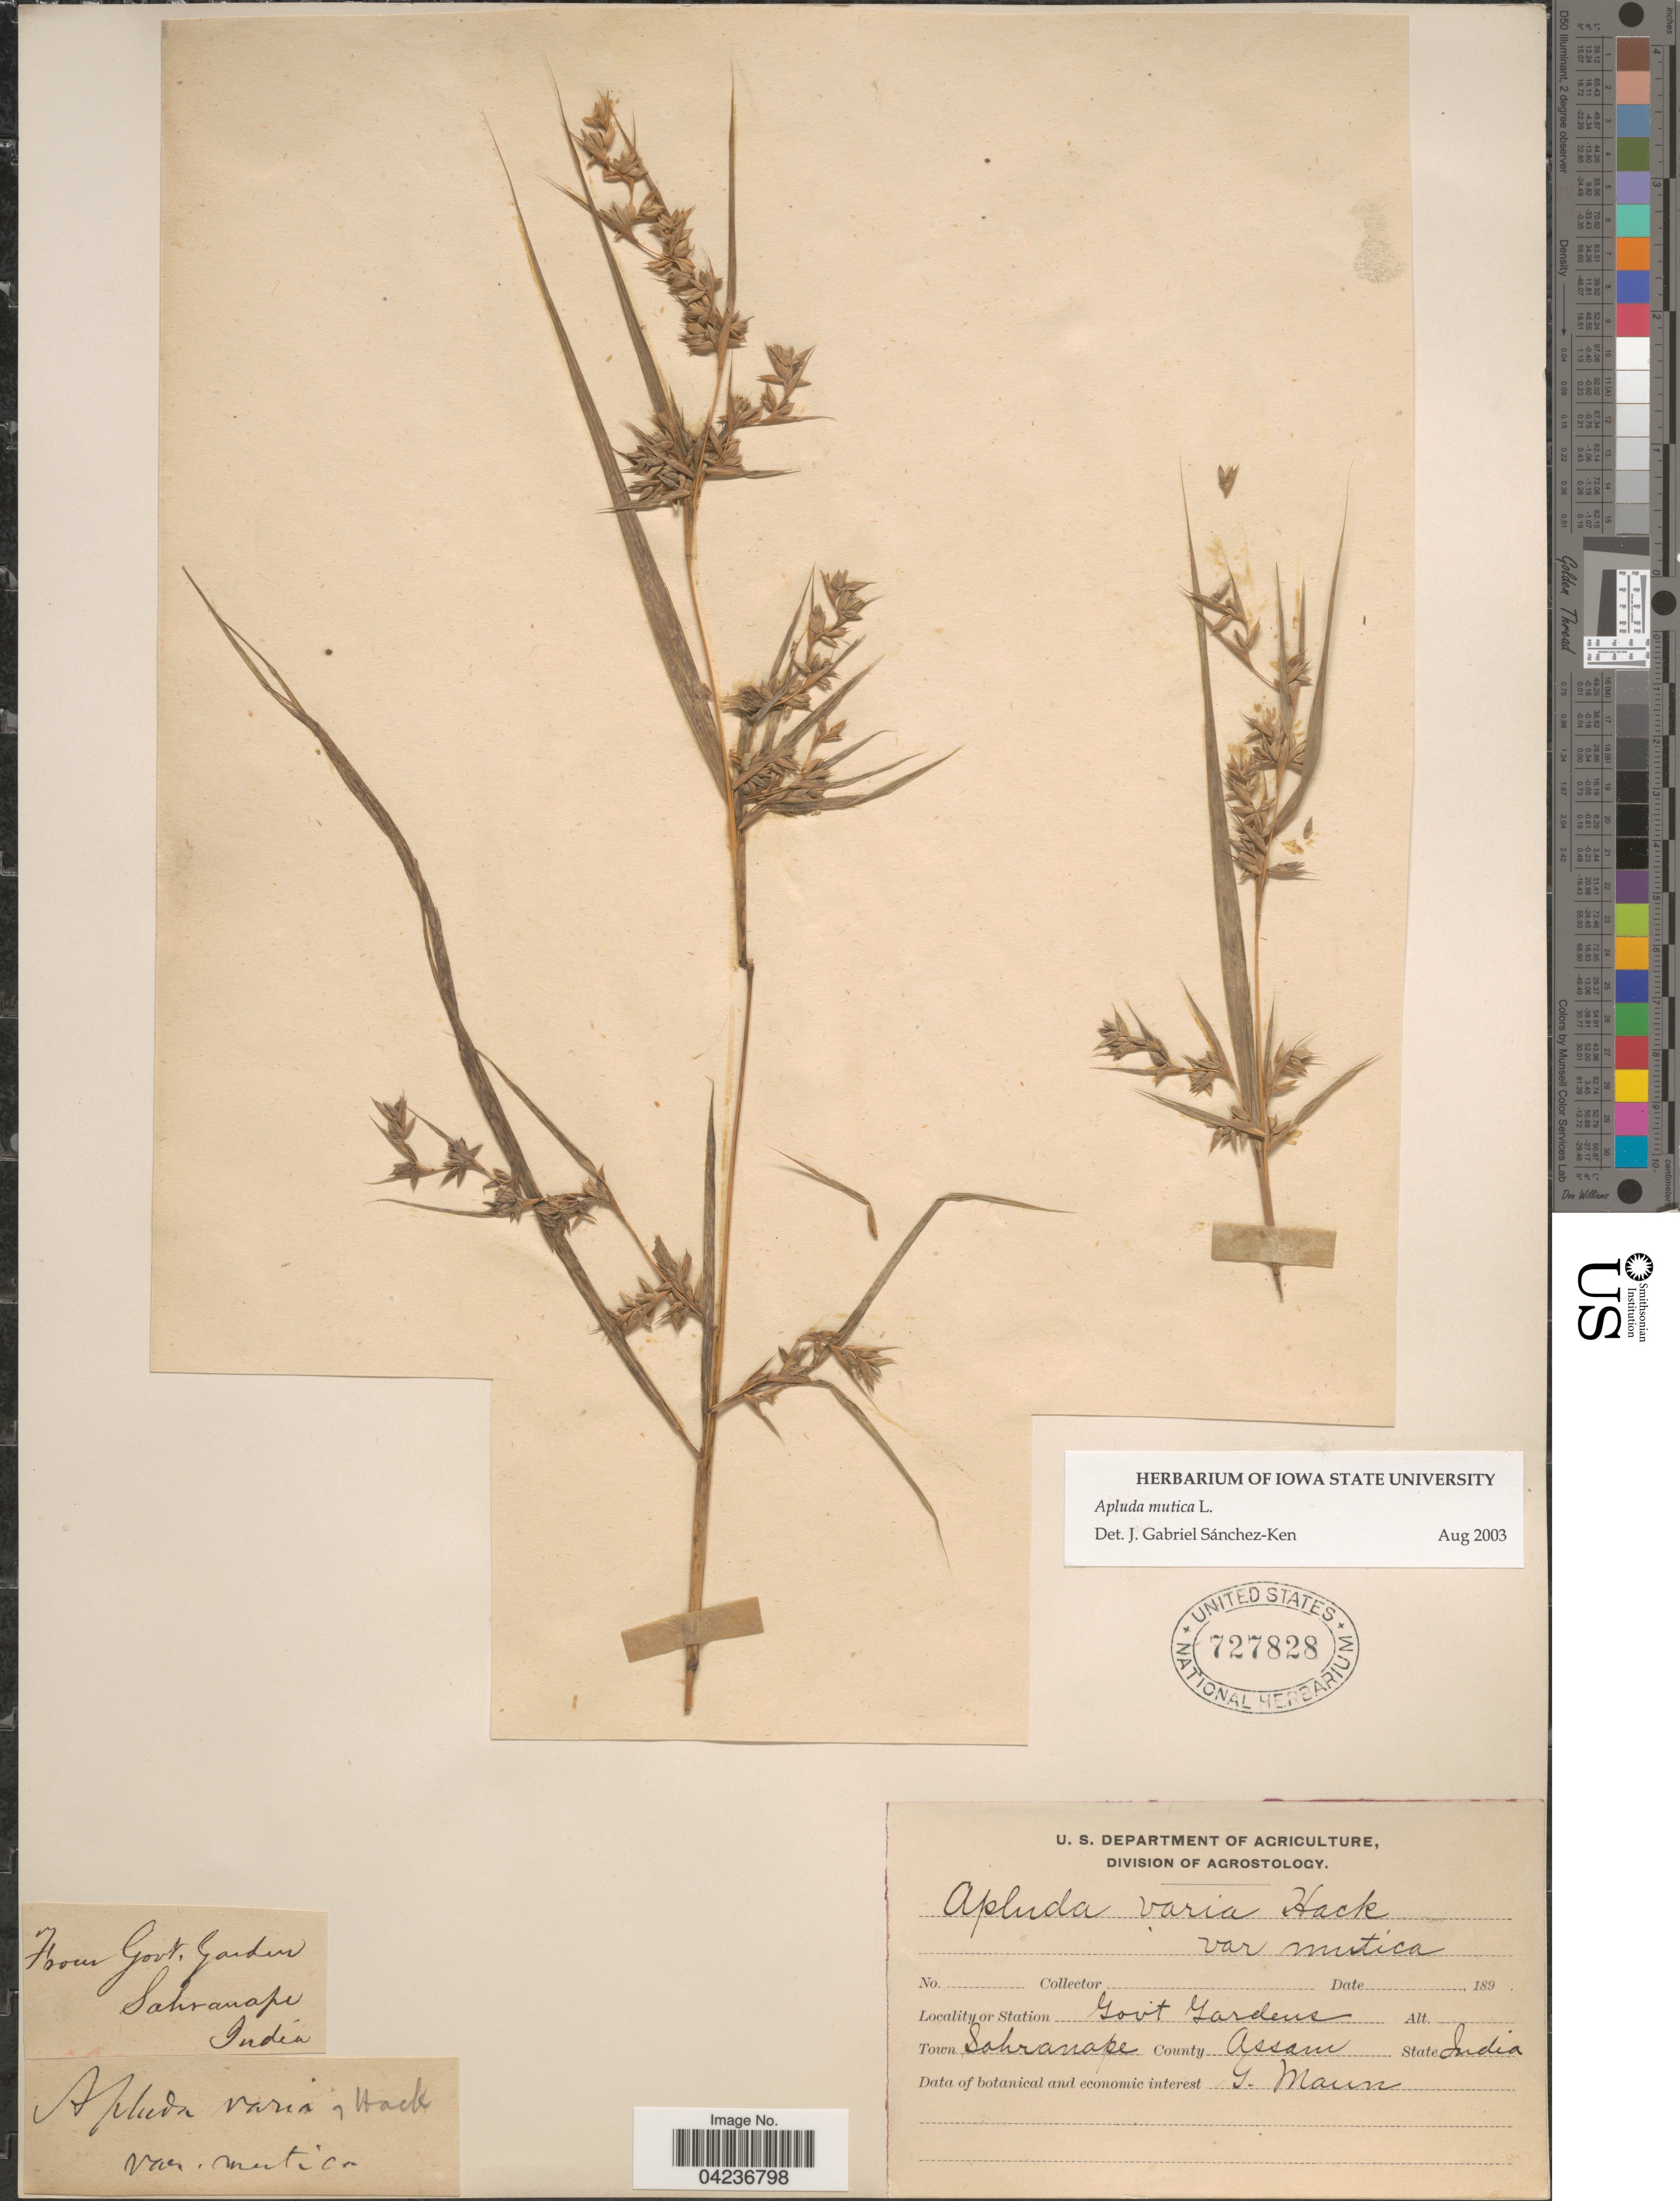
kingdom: Plantae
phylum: Tracheophyta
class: Liliopsida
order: Poales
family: Poaceae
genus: Apluda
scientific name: Apluda mutica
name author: L.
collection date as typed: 189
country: India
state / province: Assam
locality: Gov't Gardens. Town Sahranape. County Assam. G. Maun.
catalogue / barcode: US 727828